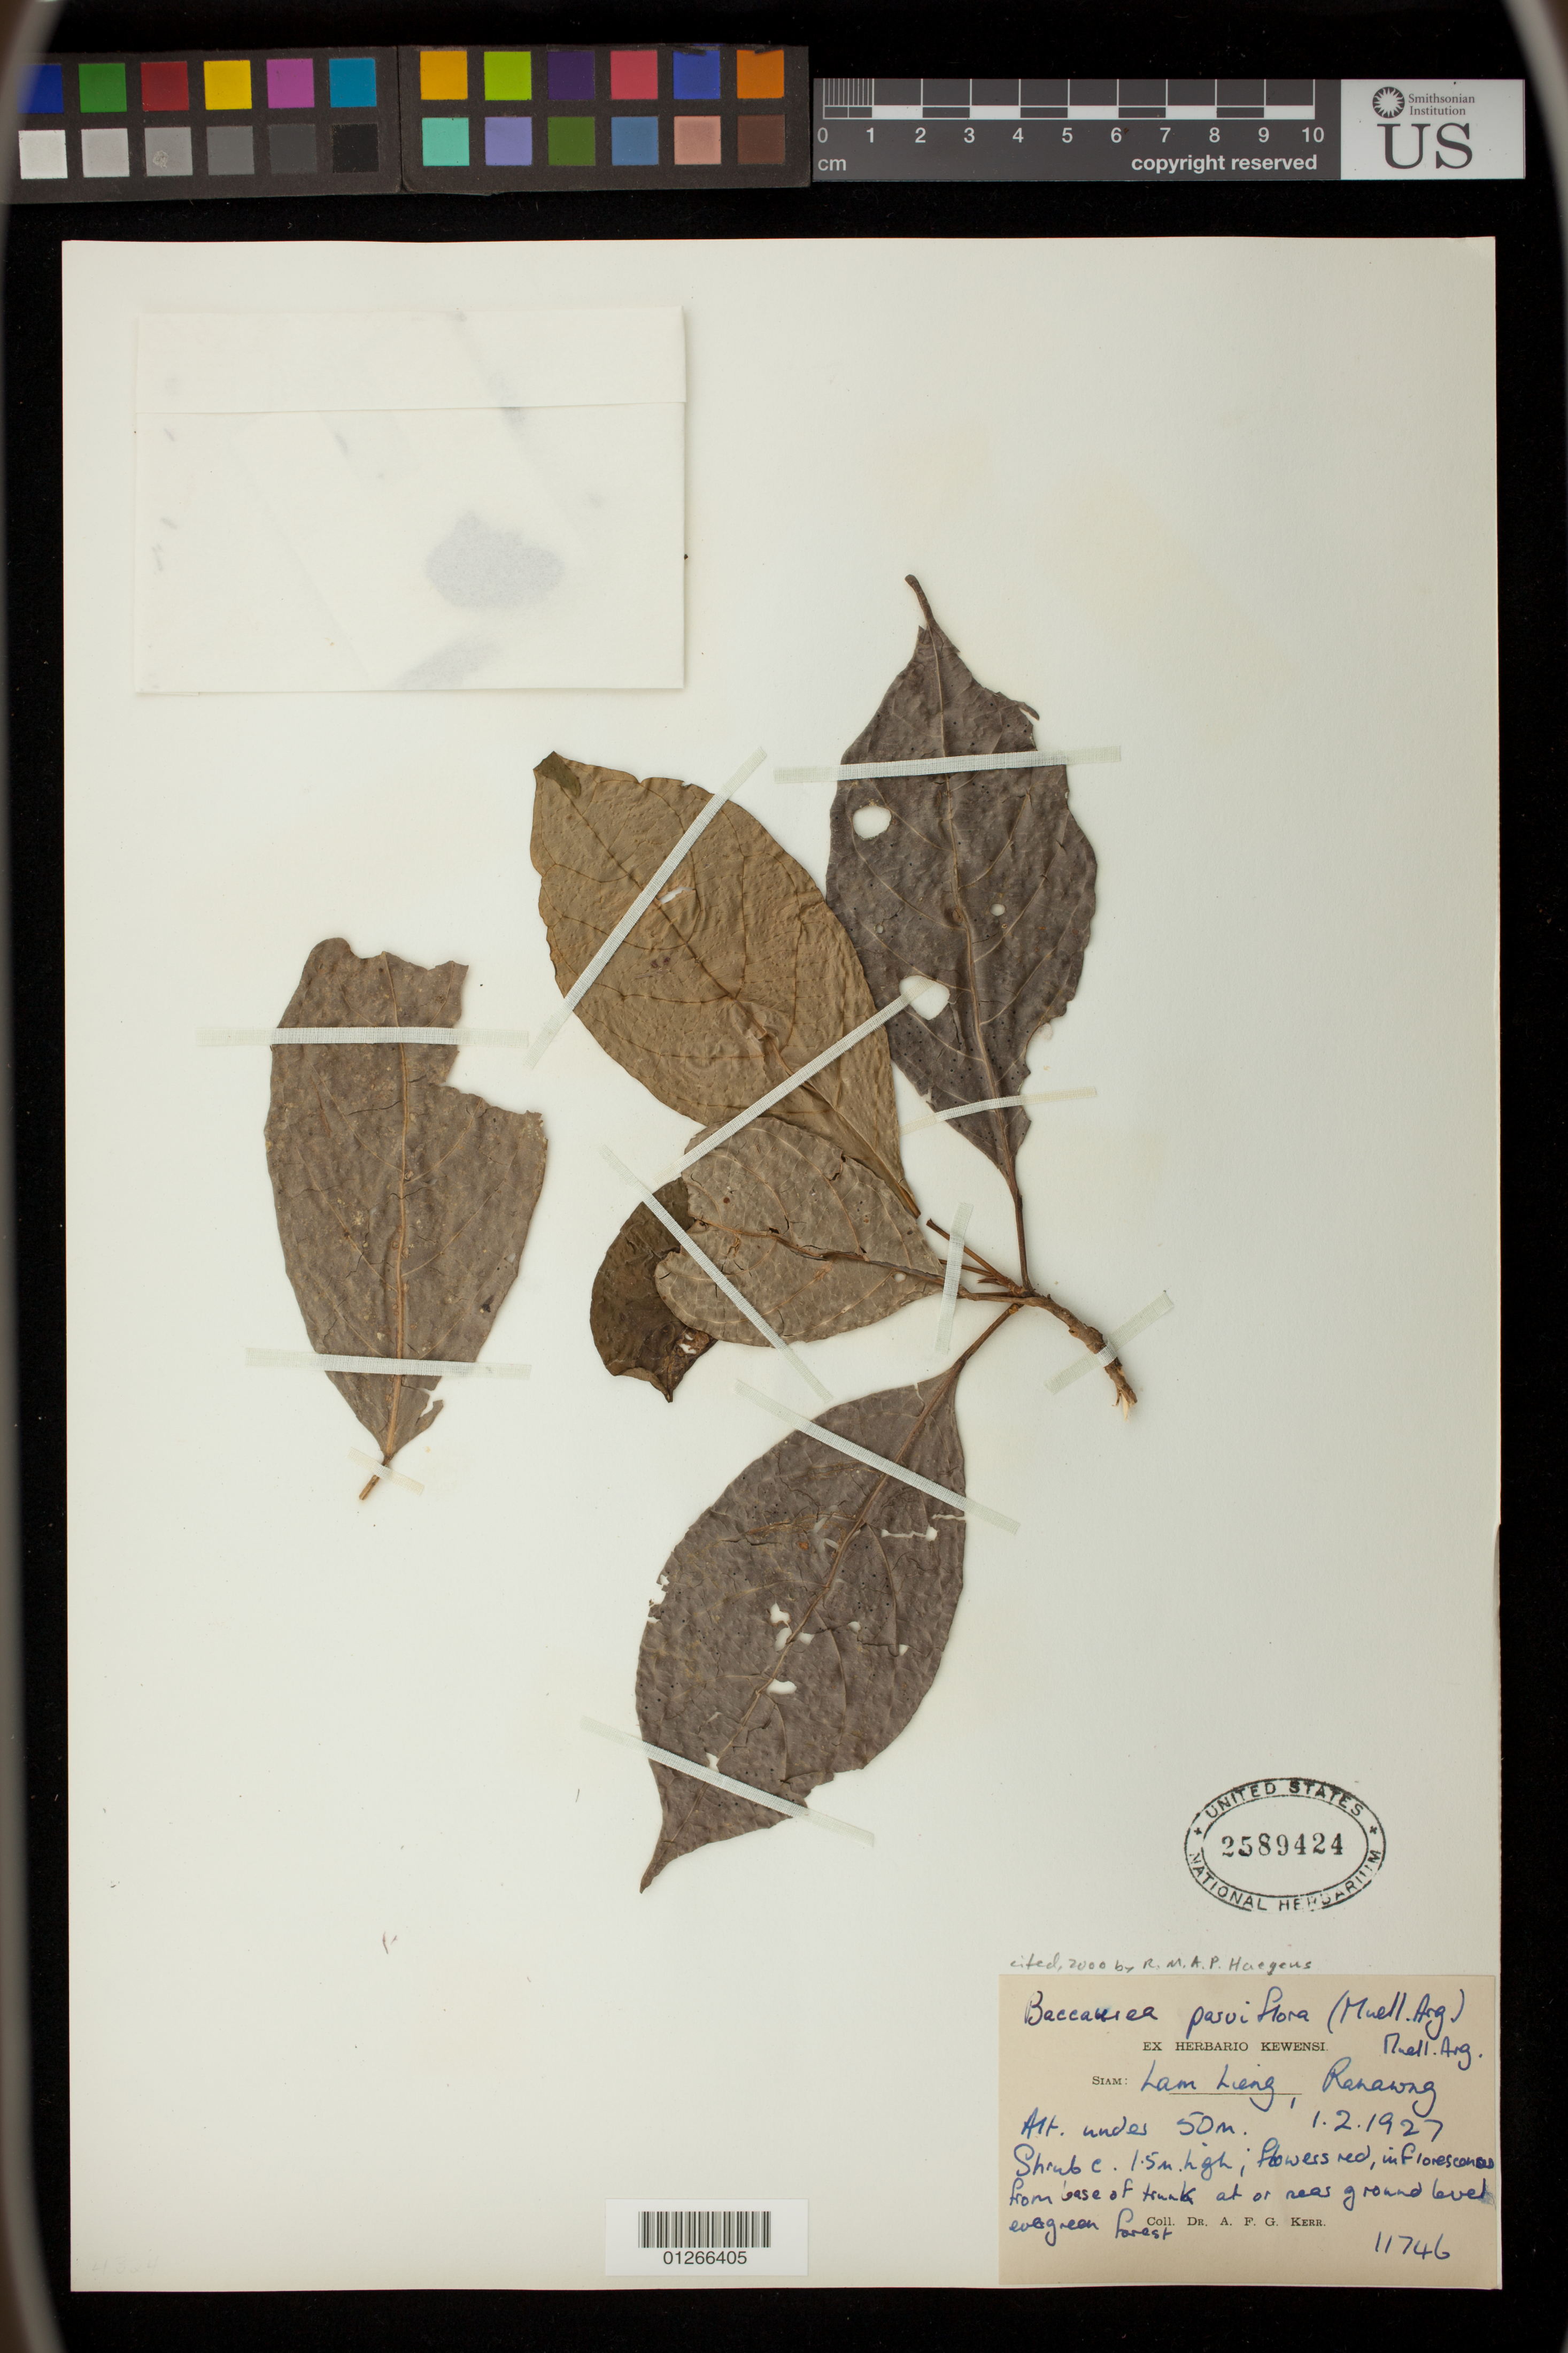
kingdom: Plantae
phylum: Tracheophyta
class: Magnoliopsida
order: Malpighiales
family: Phyllanthaceae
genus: Baccaurea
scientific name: Baccaurea parviflora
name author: M. Arg.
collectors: A. F. G. Kerr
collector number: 11746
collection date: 1927-02-01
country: Thailand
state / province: Ranong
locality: Siam. Lam Lieng, Ranawng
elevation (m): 0